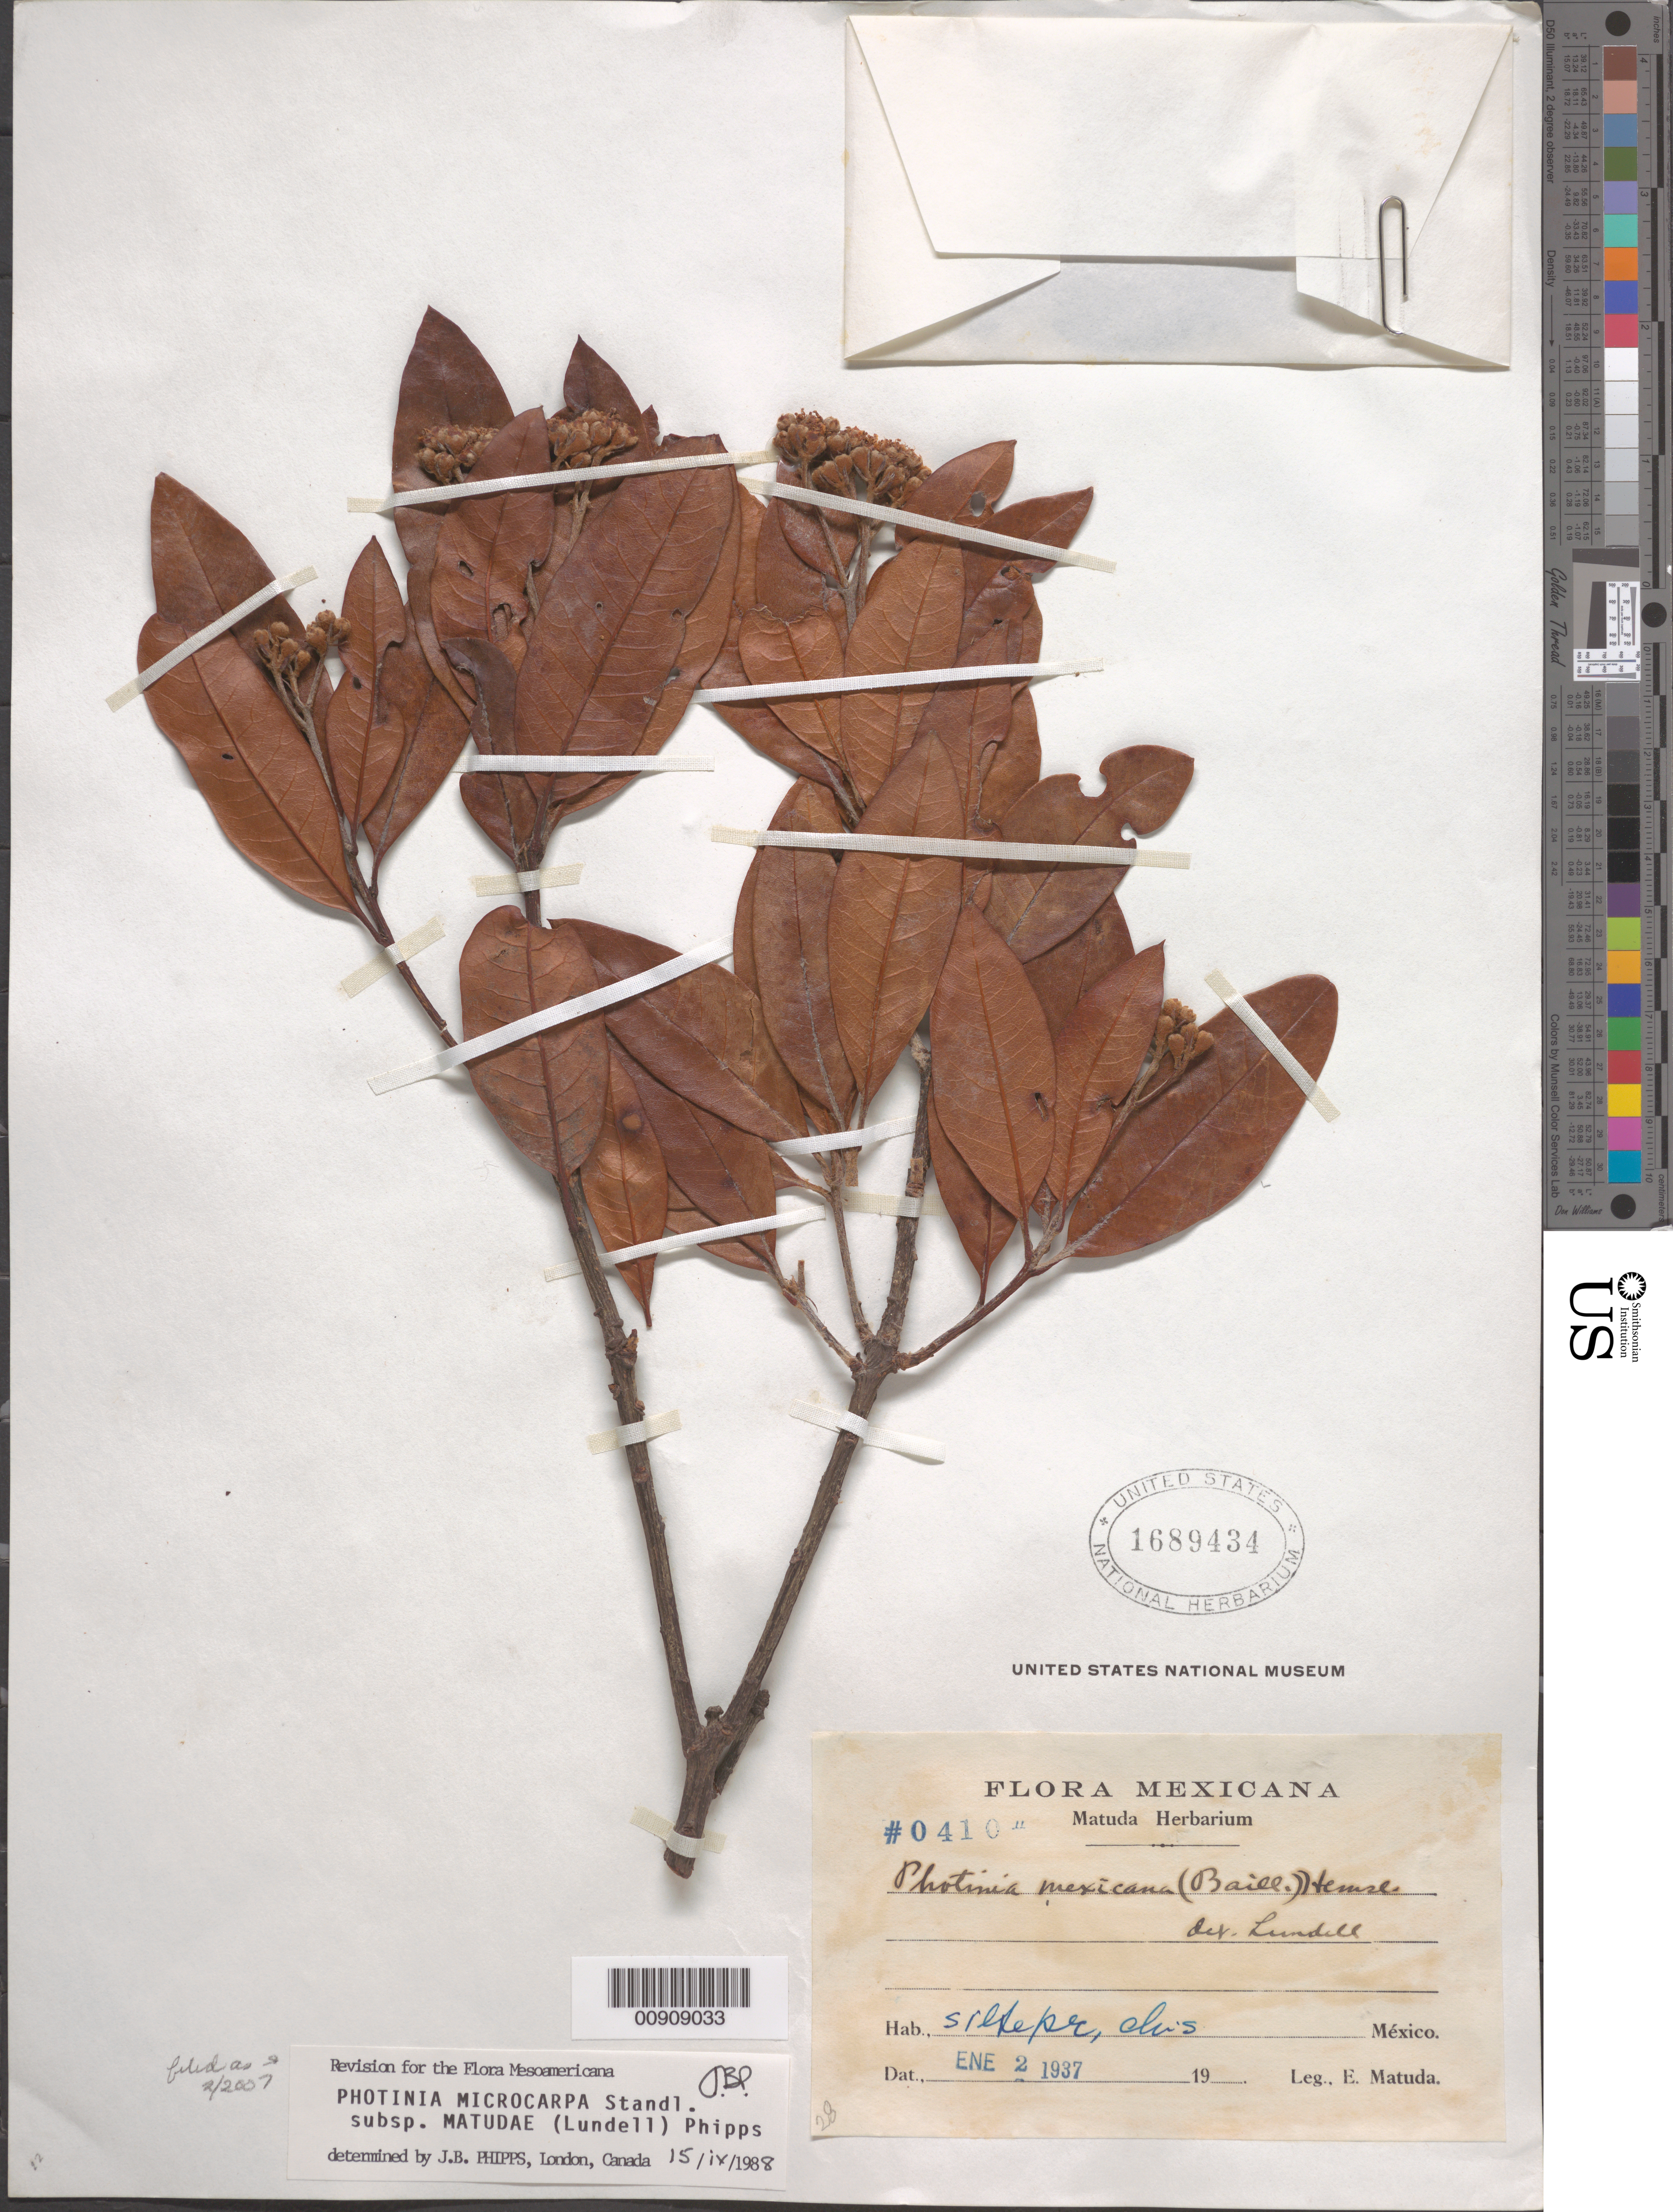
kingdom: Plantae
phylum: Tracheophyta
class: Magnoliopsida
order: Rosales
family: Rosaceae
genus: Phippsiomeles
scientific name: Phippsiomeles matudae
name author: (Lundell) B.B. Liu & J. Wen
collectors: E. Matuda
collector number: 0410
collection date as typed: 02 Jan 1937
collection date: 1937-01-02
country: Mexico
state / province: Chiapas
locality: Siltepec, Chiapas.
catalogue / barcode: US 1689434